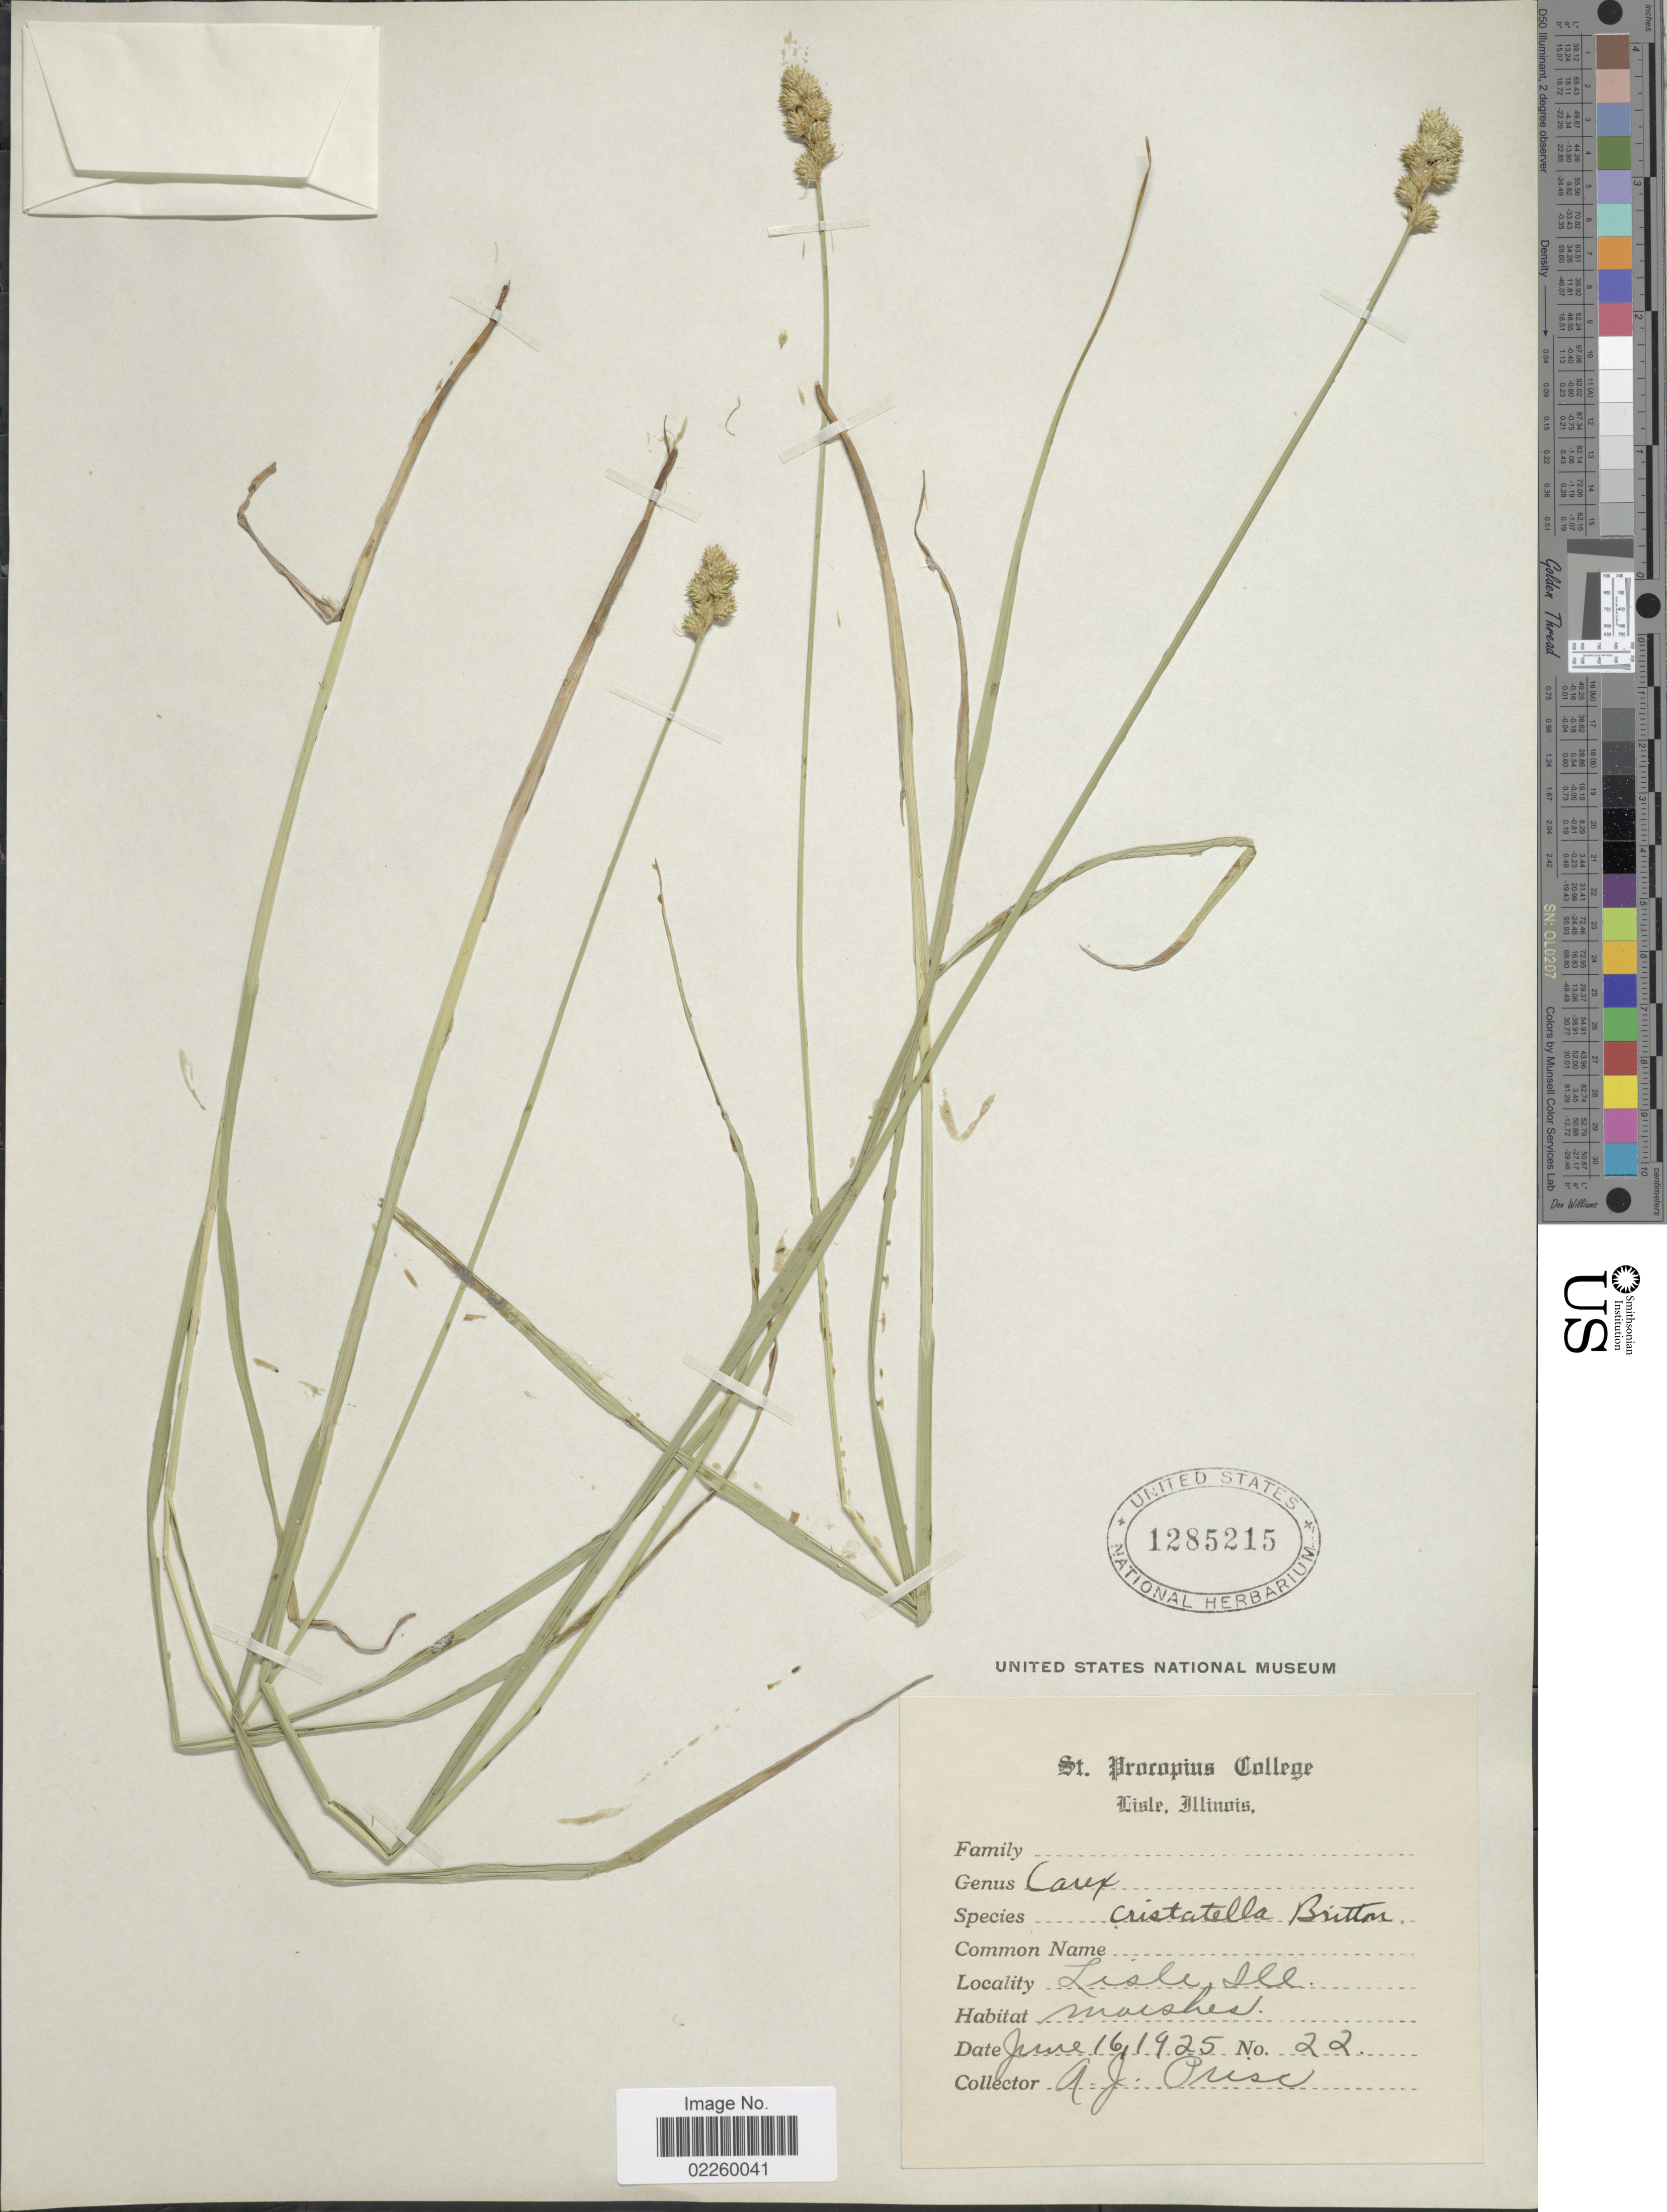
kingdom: Plantae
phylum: Tracheophyta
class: Liliopsida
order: Poales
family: Cyperaceae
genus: Carex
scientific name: Carex cristatella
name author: Britton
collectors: A. J. Prisc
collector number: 22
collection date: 1925-06-16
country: United States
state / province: Illinois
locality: Lisle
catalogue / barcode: US 1285215